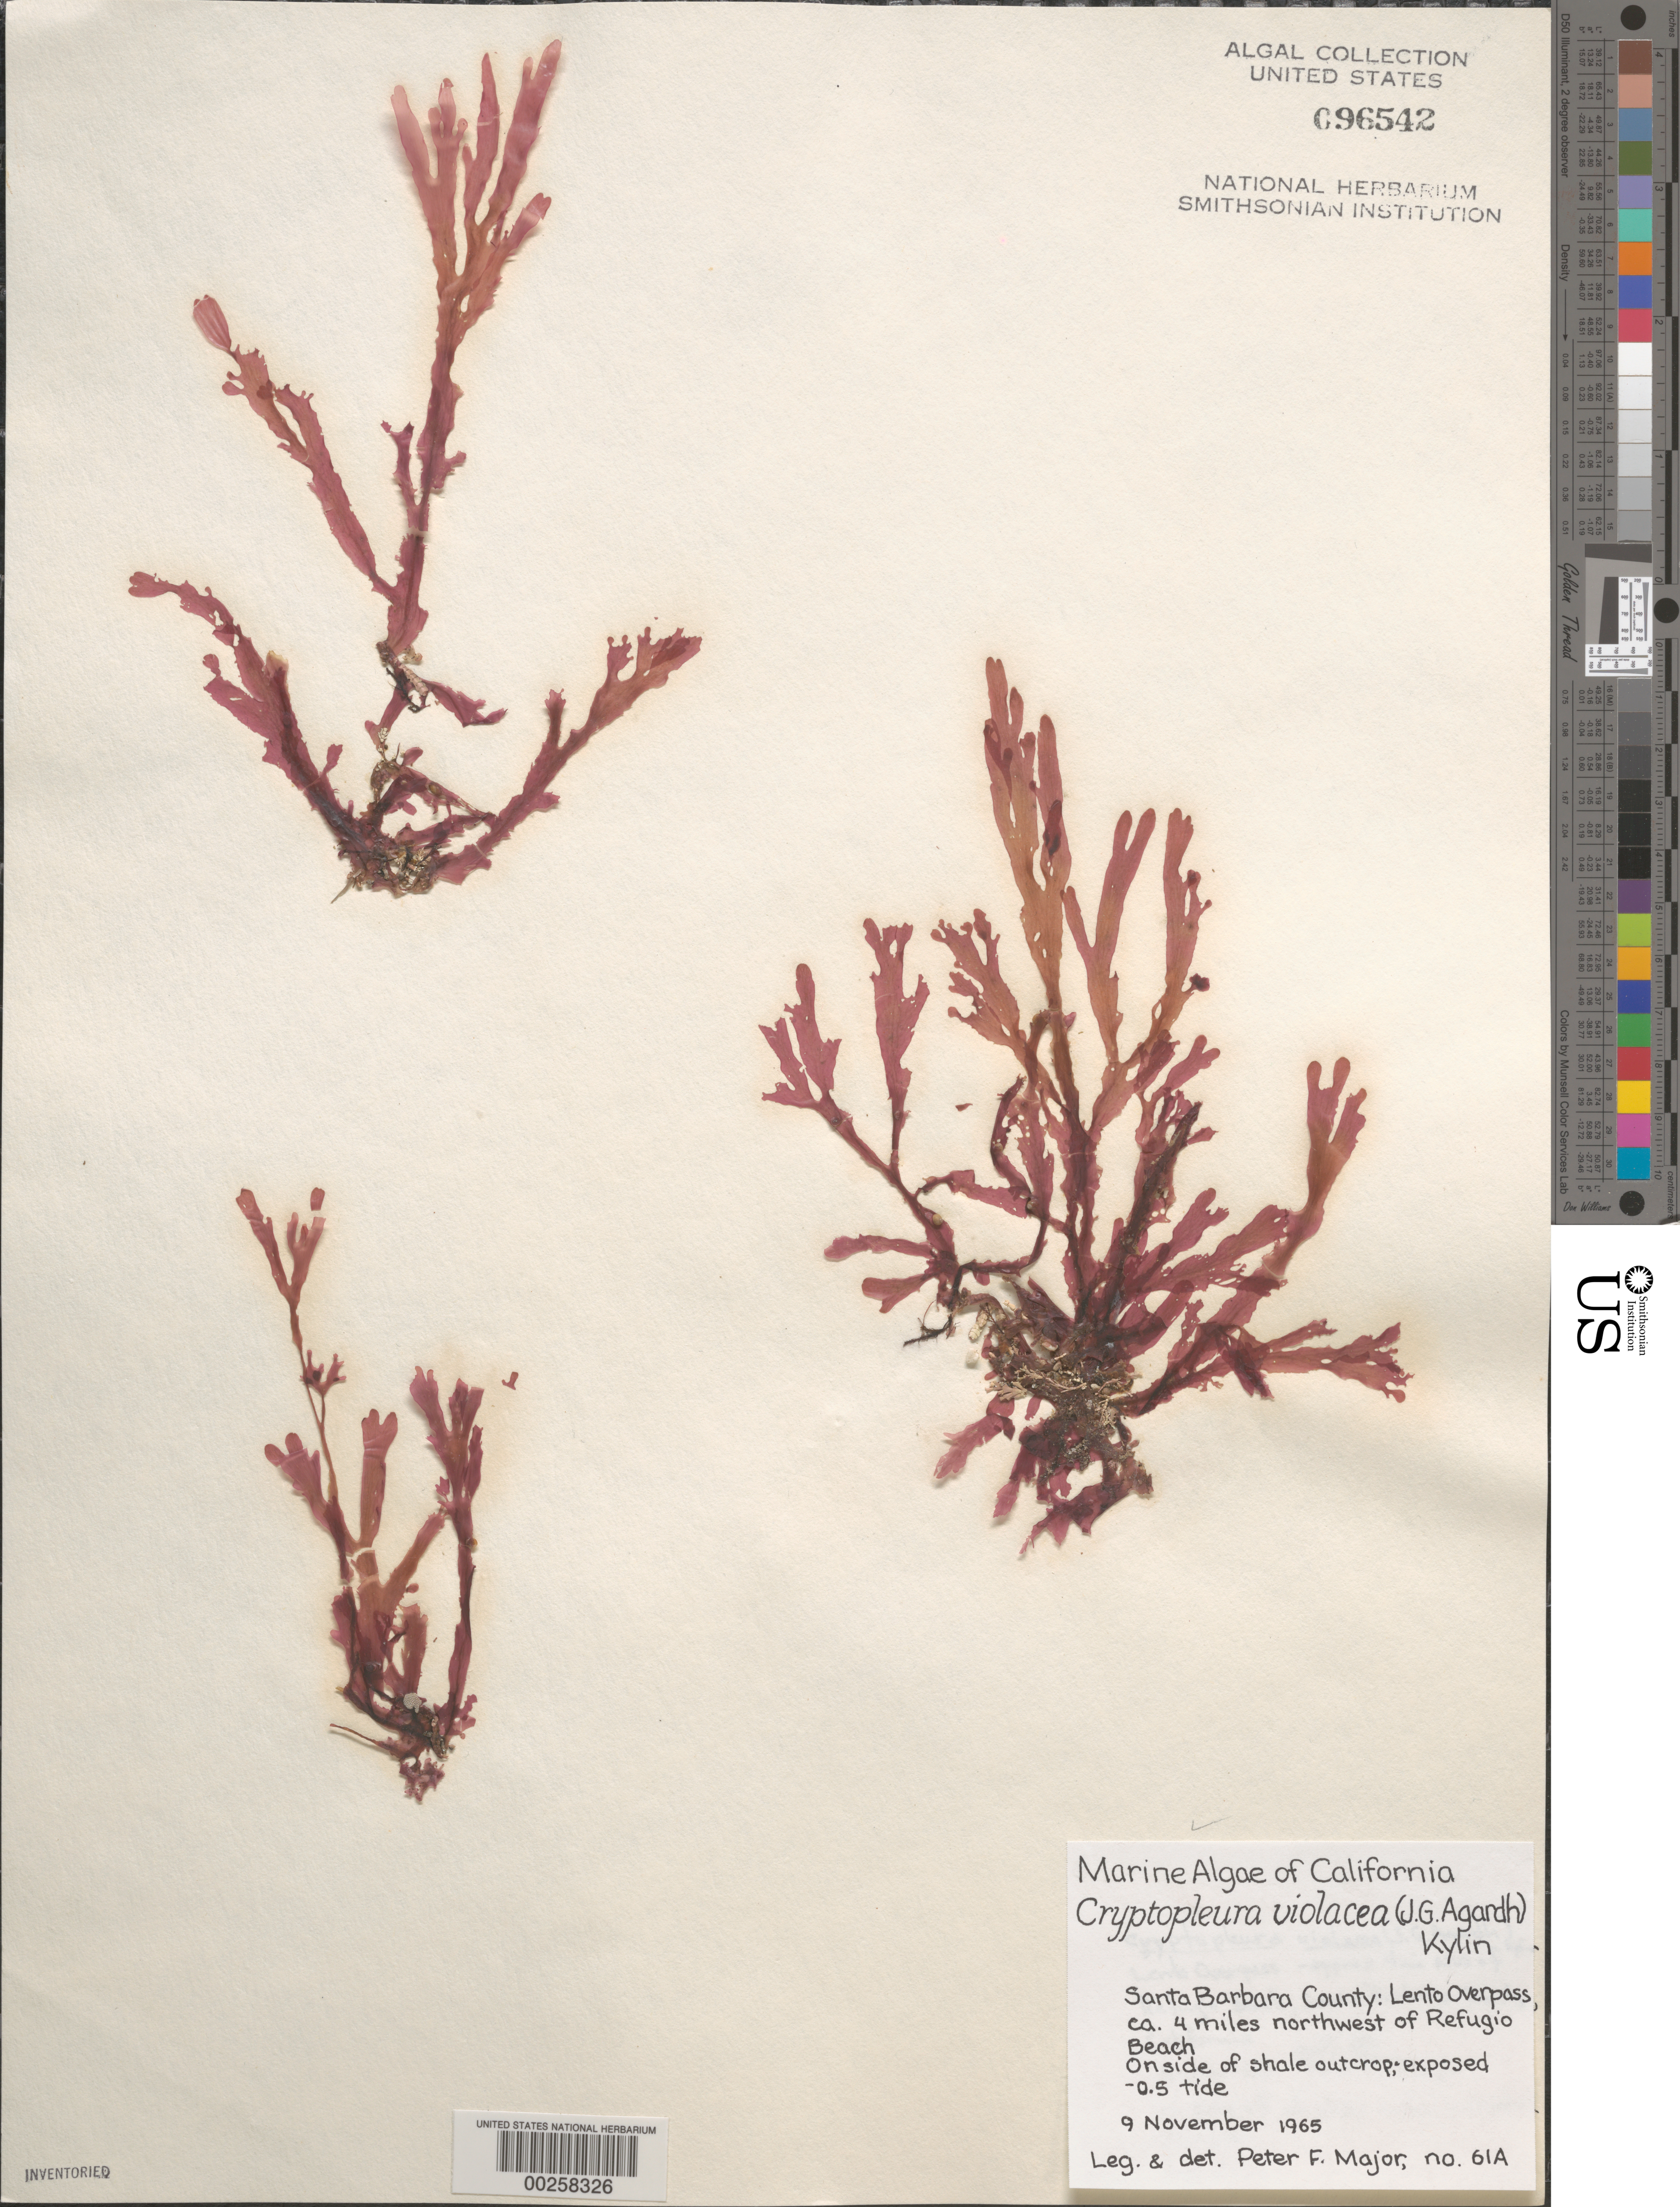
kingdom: Plantae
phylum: Rhodophyta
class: Florideophyceae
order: Ceramiales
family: Delesseriaceae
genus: Cryptopleura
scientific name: Cryptopleura violacea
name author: (J. Ag.) Kylin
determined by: Major, P. F.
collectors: P. Major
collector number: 61a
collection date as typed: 09 Nov 1965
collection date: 1965-11-09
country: United States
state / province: California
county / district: Santa Barbara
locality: Lento Overpass, ca. 4 miles northwest of Refugio Beach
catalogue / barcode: US 96542